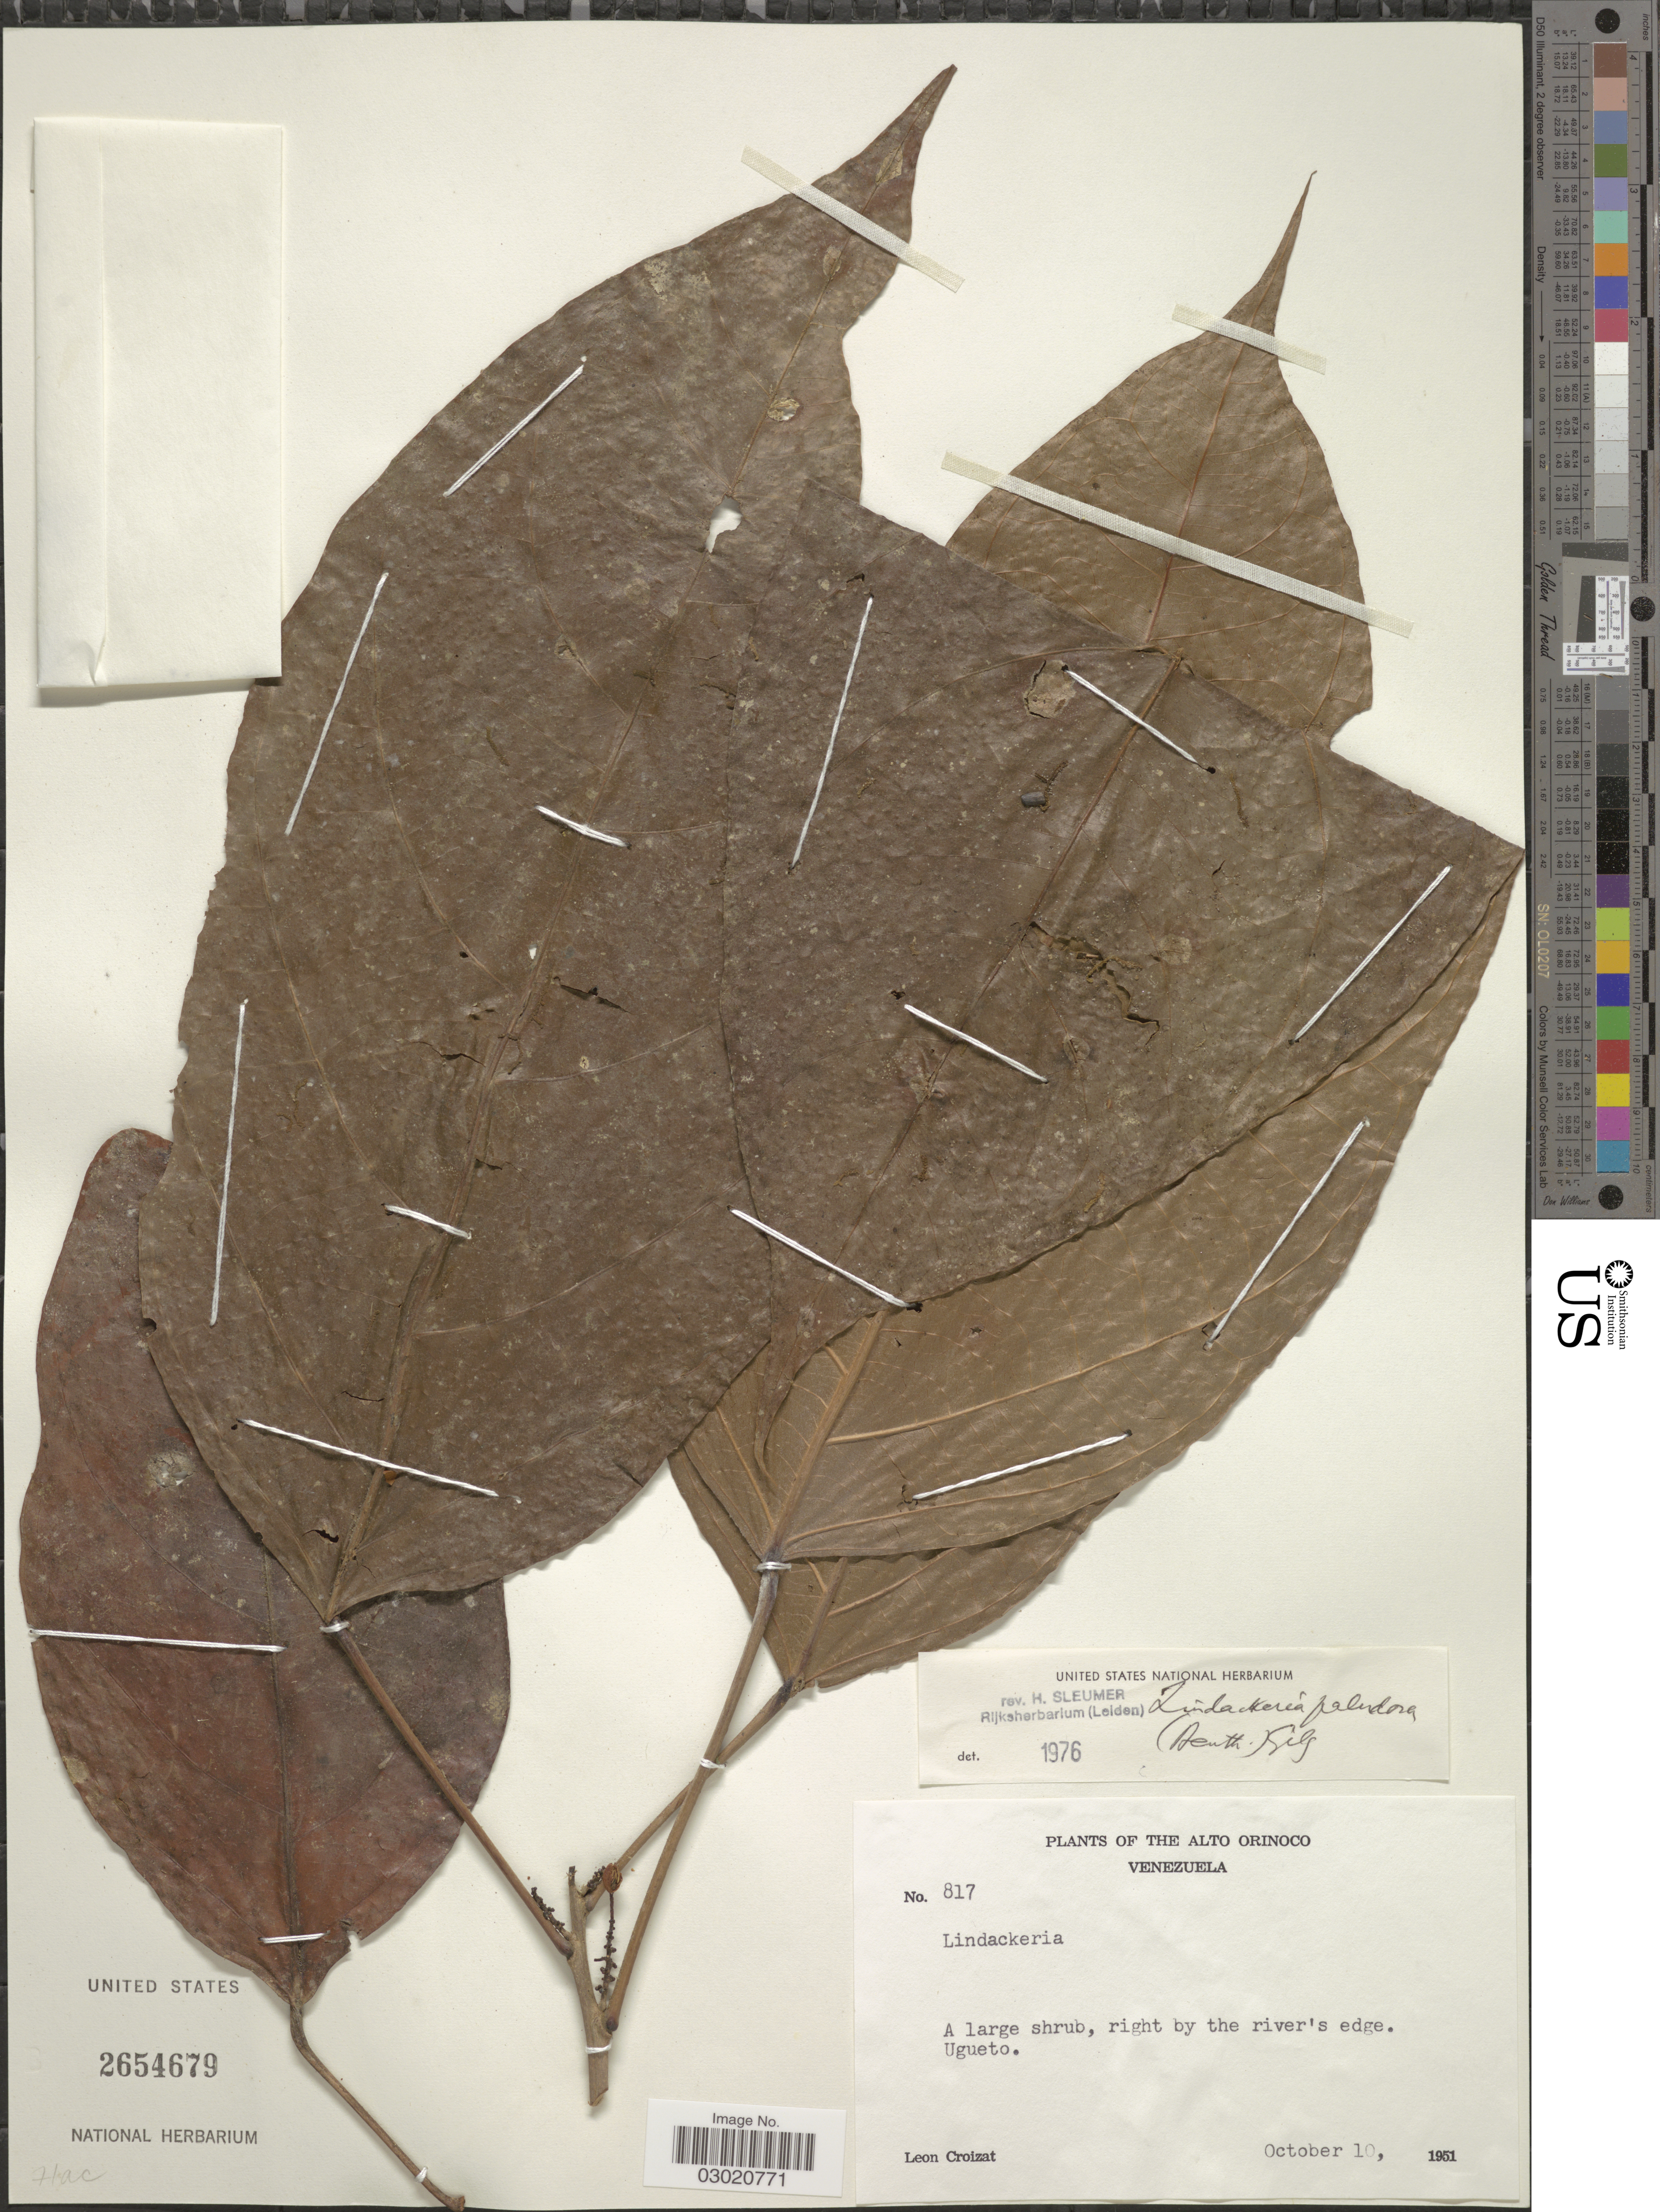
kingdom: Plantae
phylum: Tracheophyta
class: Magnoliopsida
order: Malpighiales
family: Achariaceae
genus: Lindackeria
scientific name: Lindackeria paludosa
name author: (Benth.) Gilg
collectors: L. C. M. Croizat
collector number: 817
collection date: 1951-10-10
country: Venezuela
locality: The Alto Orinoco, right by the river's edge, Ugueto.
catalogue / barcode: US 2654679